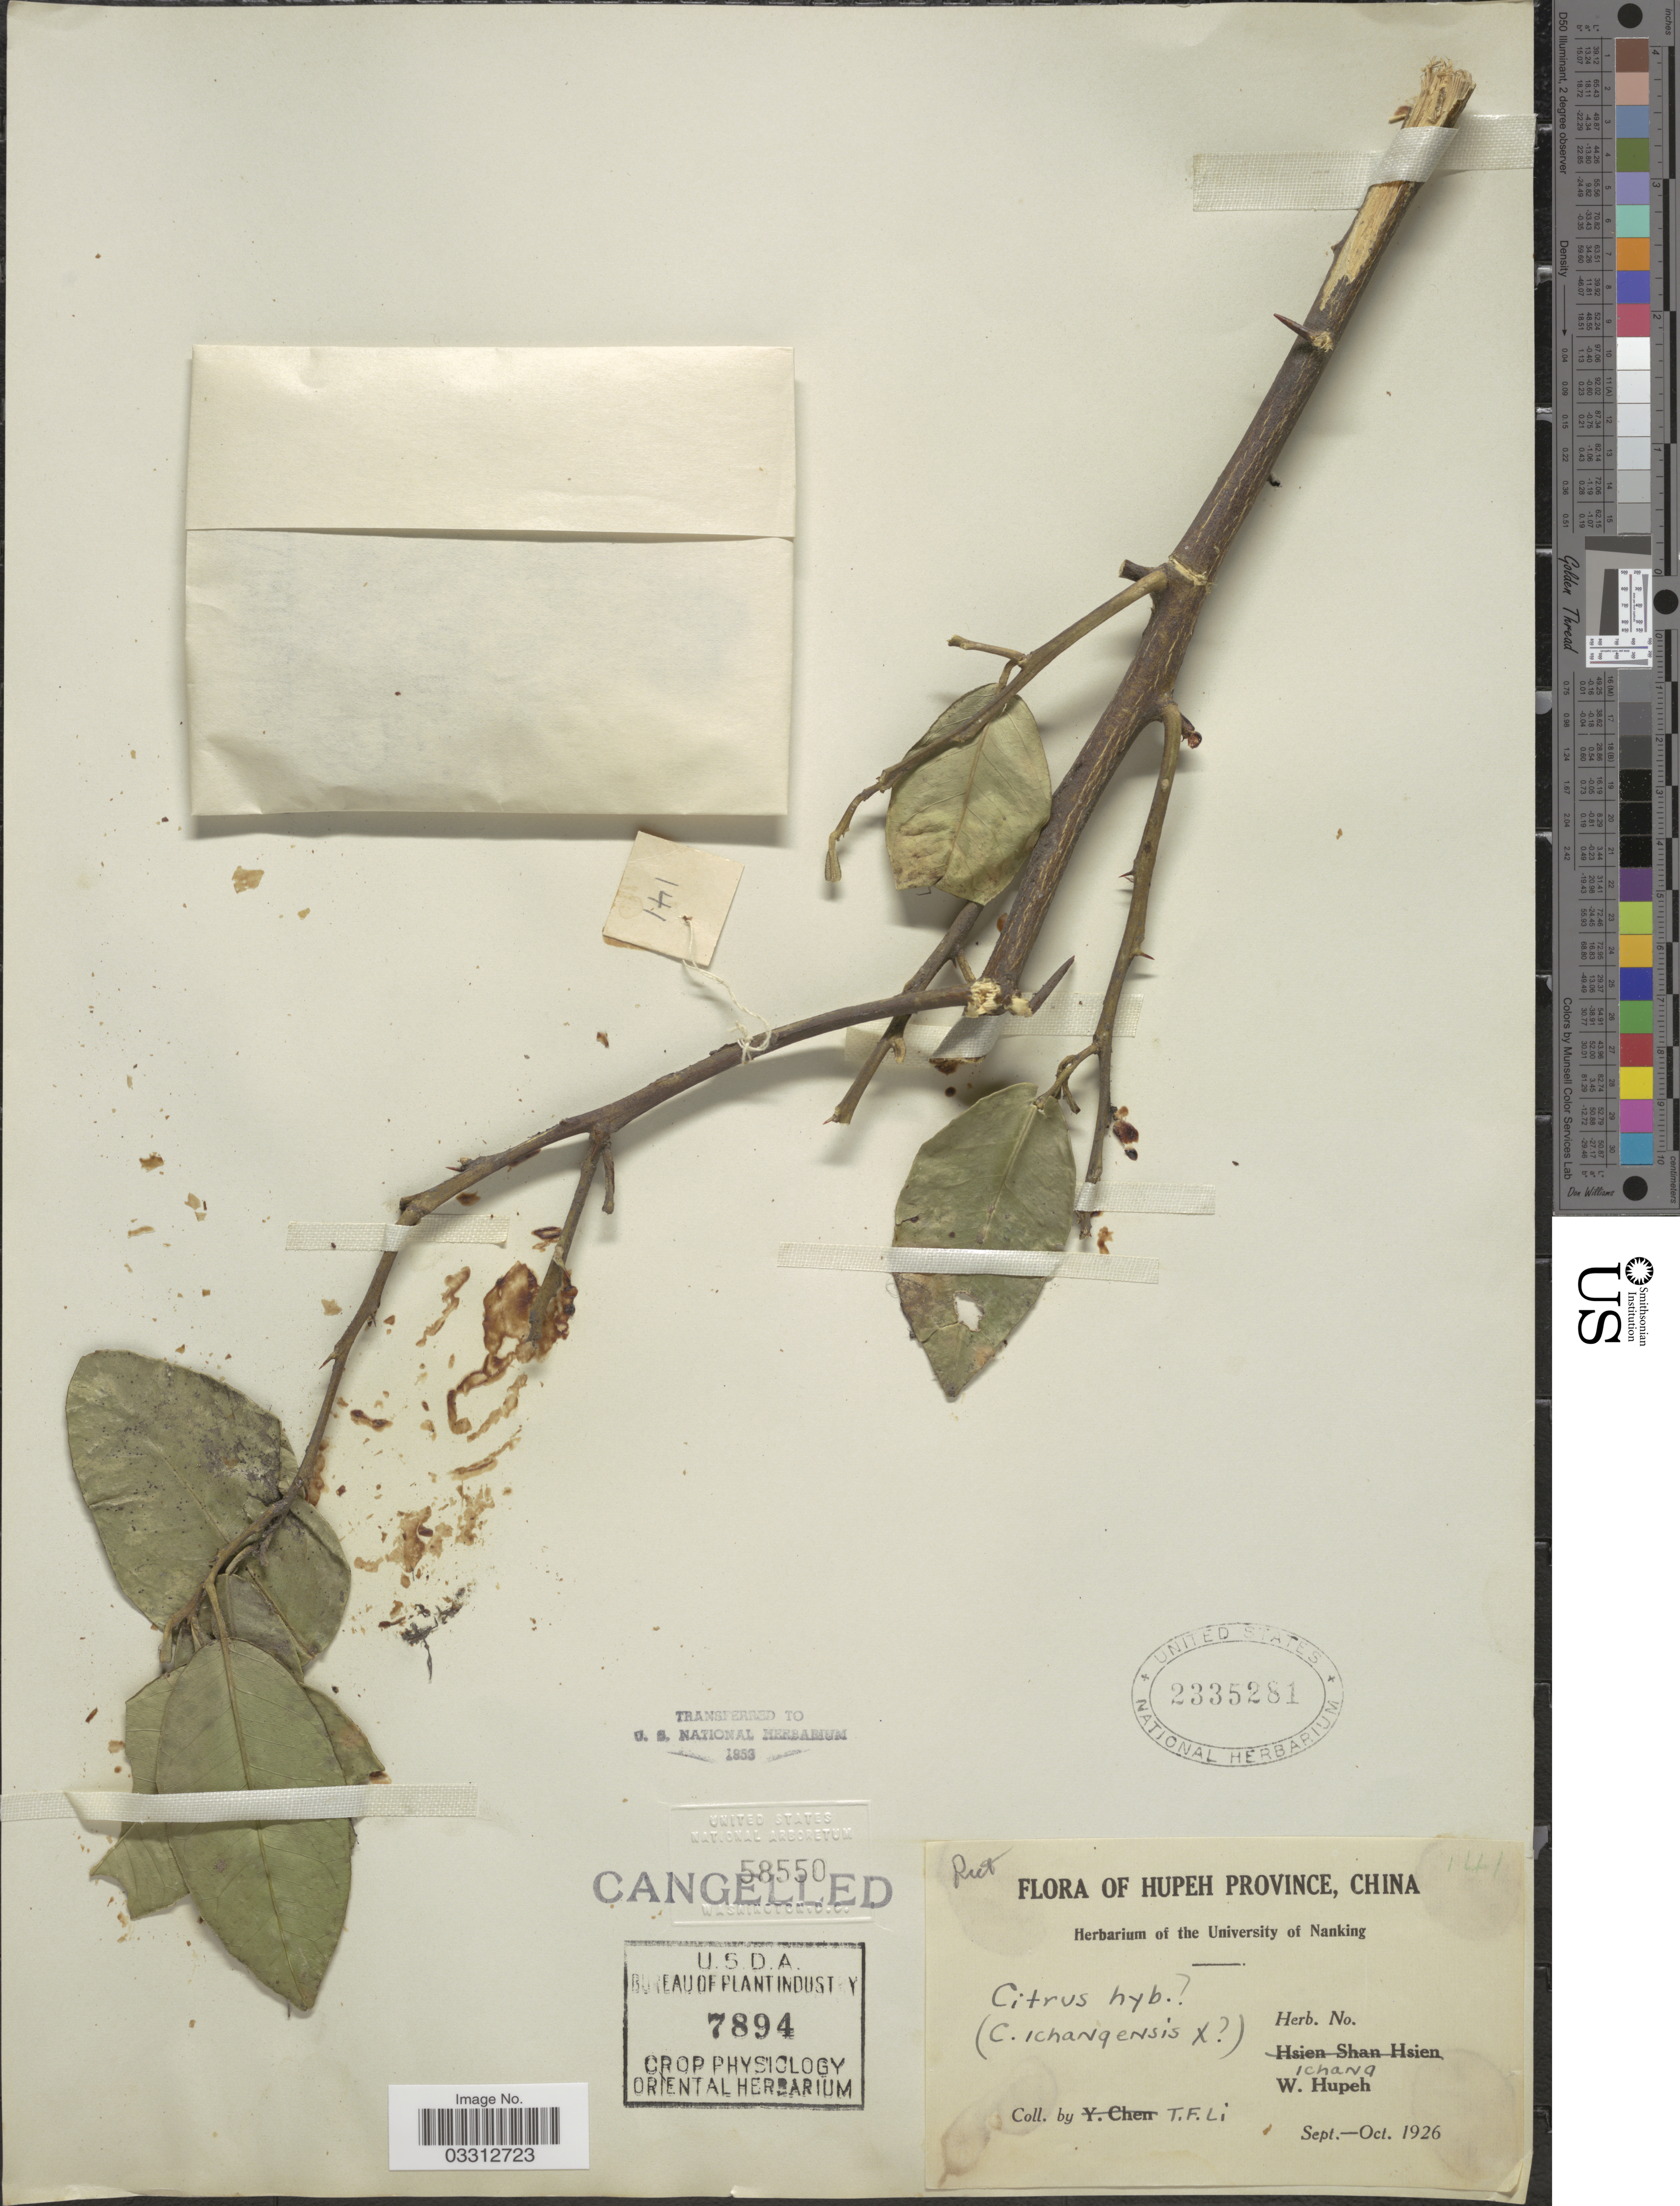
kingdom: Plantae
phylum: Tracheophyta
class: Magnoliopsida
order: Sapindales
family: Rutaceae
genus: Citrus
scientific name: Citrus ichangensis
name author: Swingle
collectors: T. Li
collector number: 141?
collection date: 1926-09/1926-10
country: China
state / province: Hubei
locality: Ichang, W. Hupeh.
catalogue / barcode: US 2335281